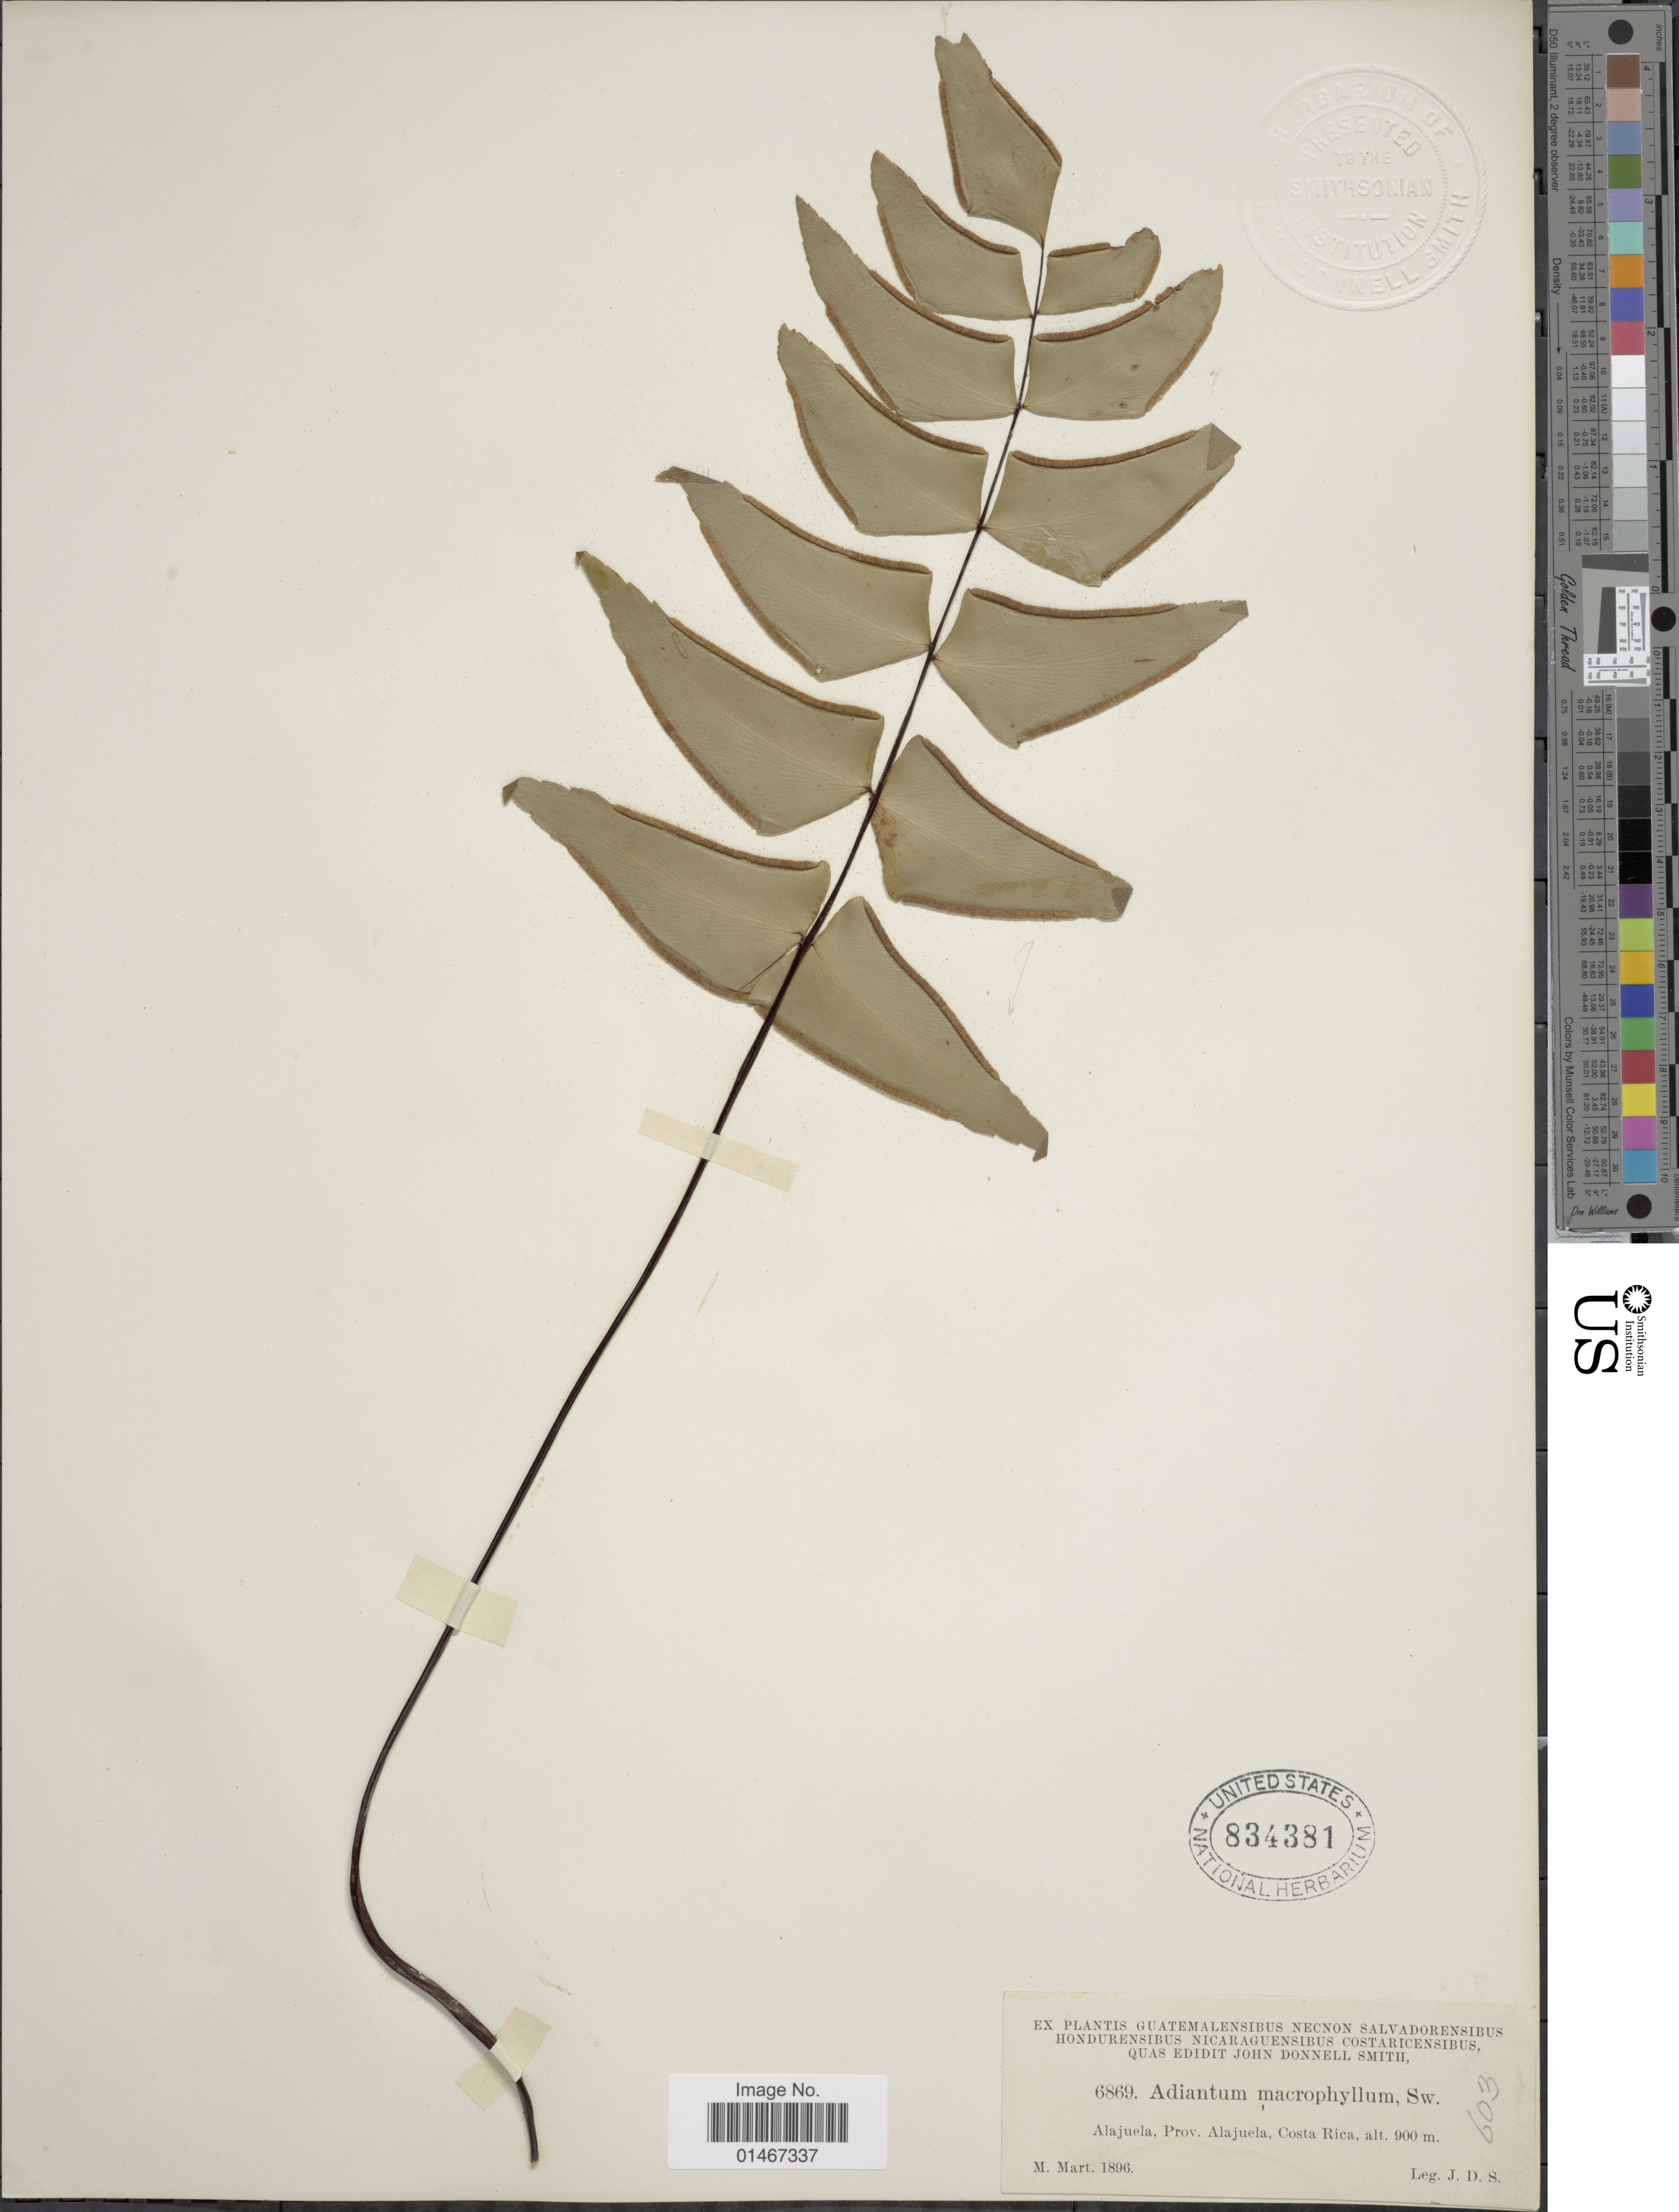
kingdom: Plantae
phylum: Tracheophyta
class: Polypodiopsida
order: Polypodiales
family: Pteridaceae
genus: Adiantum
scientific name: Adiantum macrophyllum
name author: Sw.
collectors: J. Donnell Smith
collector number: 6869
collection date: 1896-03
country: Costa Rica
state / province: Alajuela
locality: Prov. Alajuela.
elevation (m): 900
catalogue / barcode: US 834381